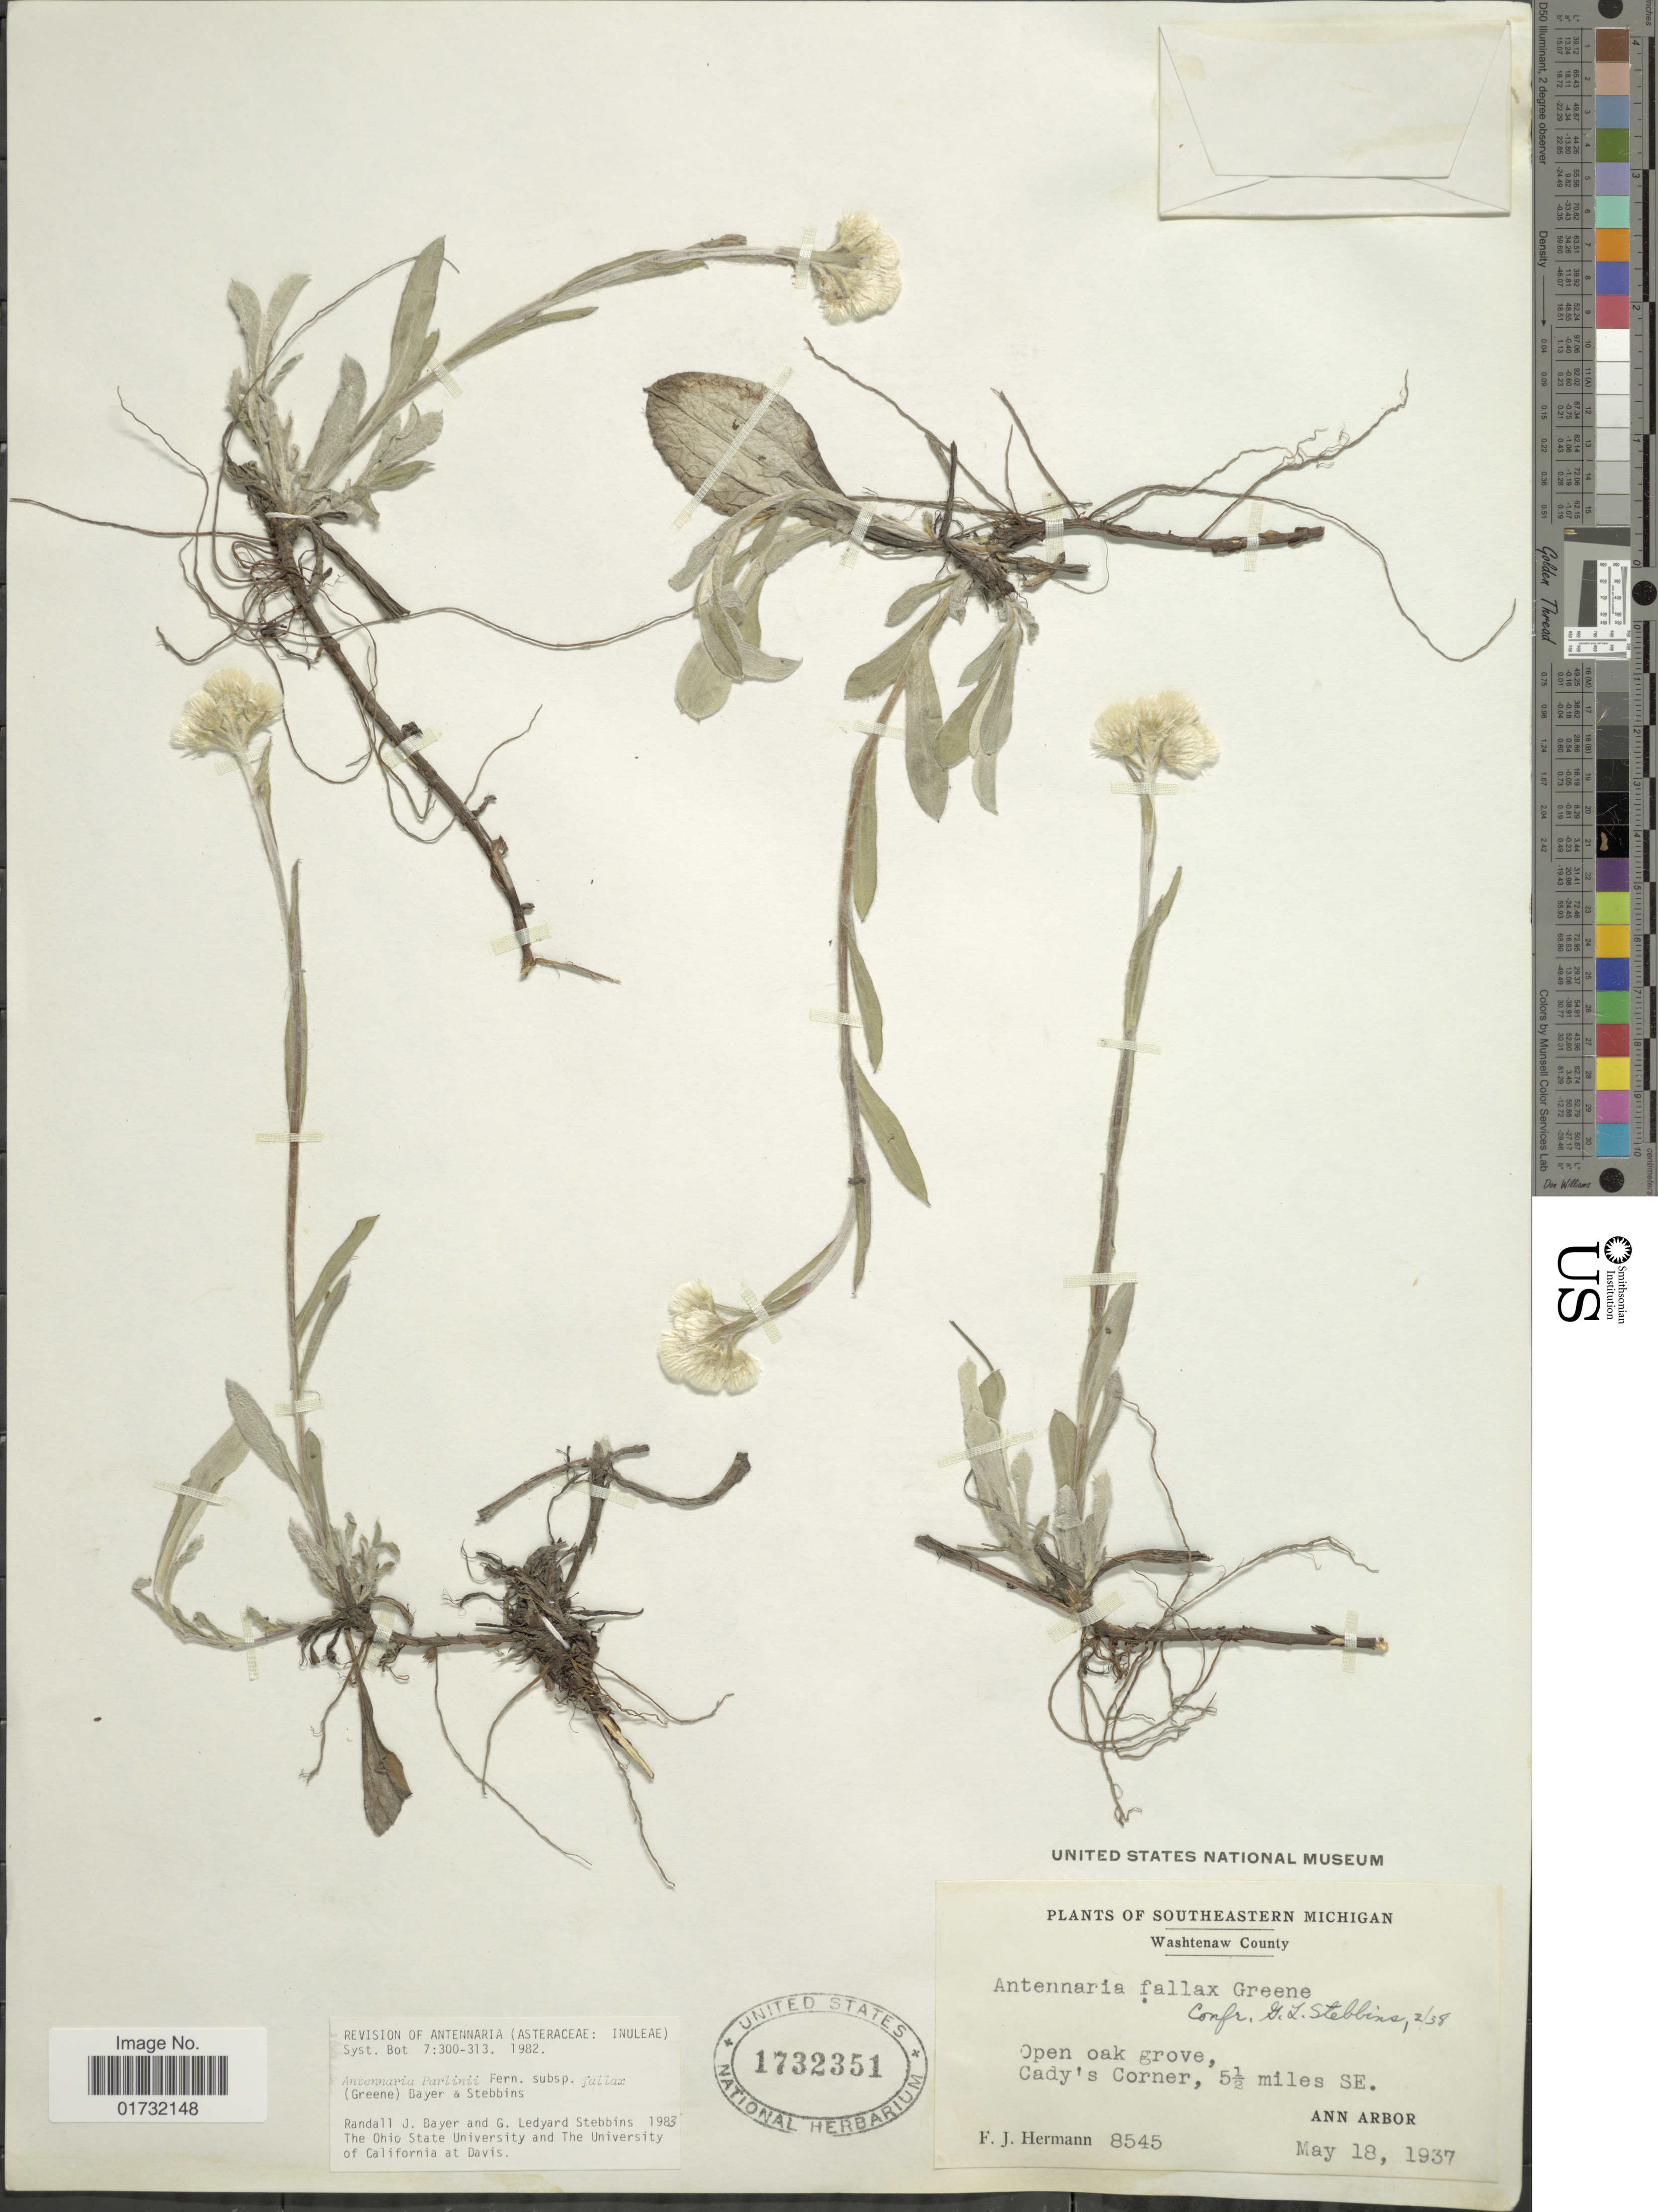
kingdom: Plantae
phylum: Tracheophyta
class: Magnoliopsida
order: Asterales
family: Asteraceae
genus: Antennaria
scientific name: Antennaria parlinii subsp. fallax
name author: (Greene) R.J. Bayer & Stebbins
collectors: F. J. Hermann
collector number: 8545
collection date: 1937-05-18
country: United States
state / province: Michigan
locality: Southeastern Michigan. Washtenaw County. Cady's Corner, 5½ miles SE. Ann Arbor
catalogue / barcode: US 1732351